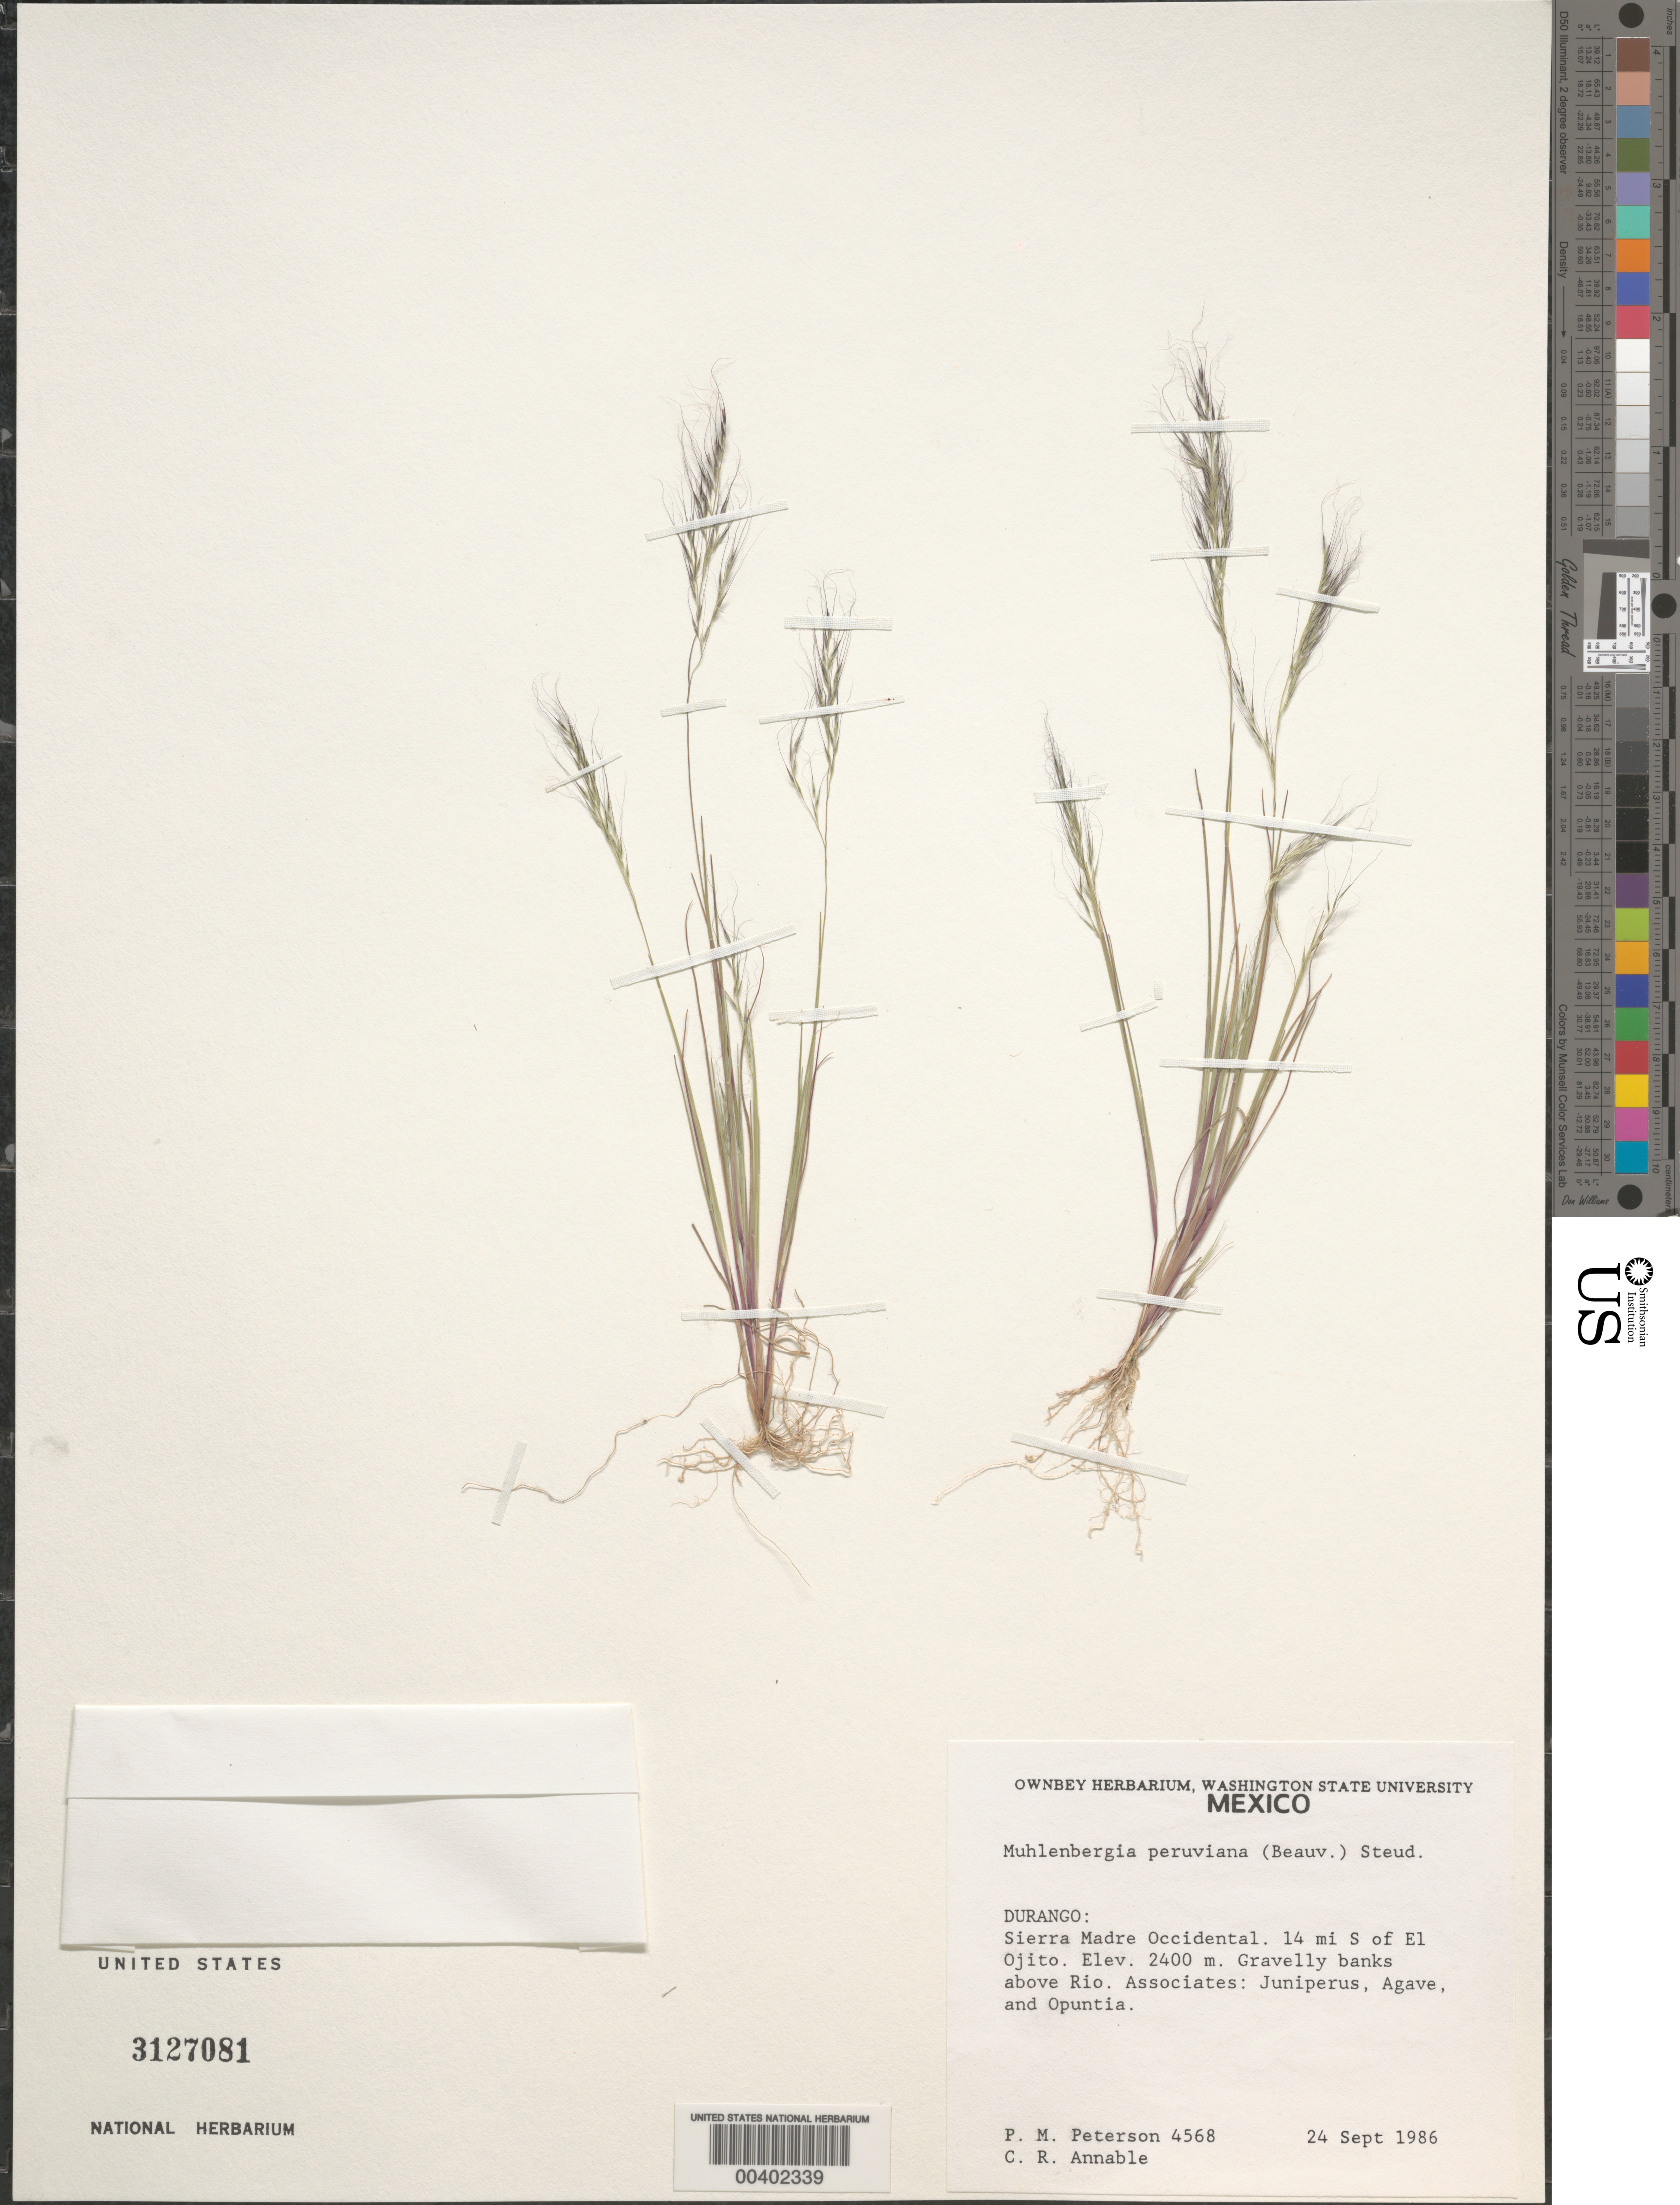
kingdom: Plantae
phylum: Tracheophyta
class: Liliopsida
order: Poales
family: Poaceae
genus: Muhlenbergia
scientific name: Muhlenbergia peruviana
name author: (P. Beauv.) Steud.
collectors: P. M. Peterson & C. R. Annable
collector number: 04568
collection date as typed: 24 Sep 1986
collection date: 1986-09-24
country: Mexico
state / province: Durango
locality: Sierra Madre Occidental, 14 miles south of El Ojito.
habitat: Gravelly banks above Rio. Associated with Juniperus, Agave and Opuntia.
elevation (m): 2400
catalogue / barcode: US 3127081